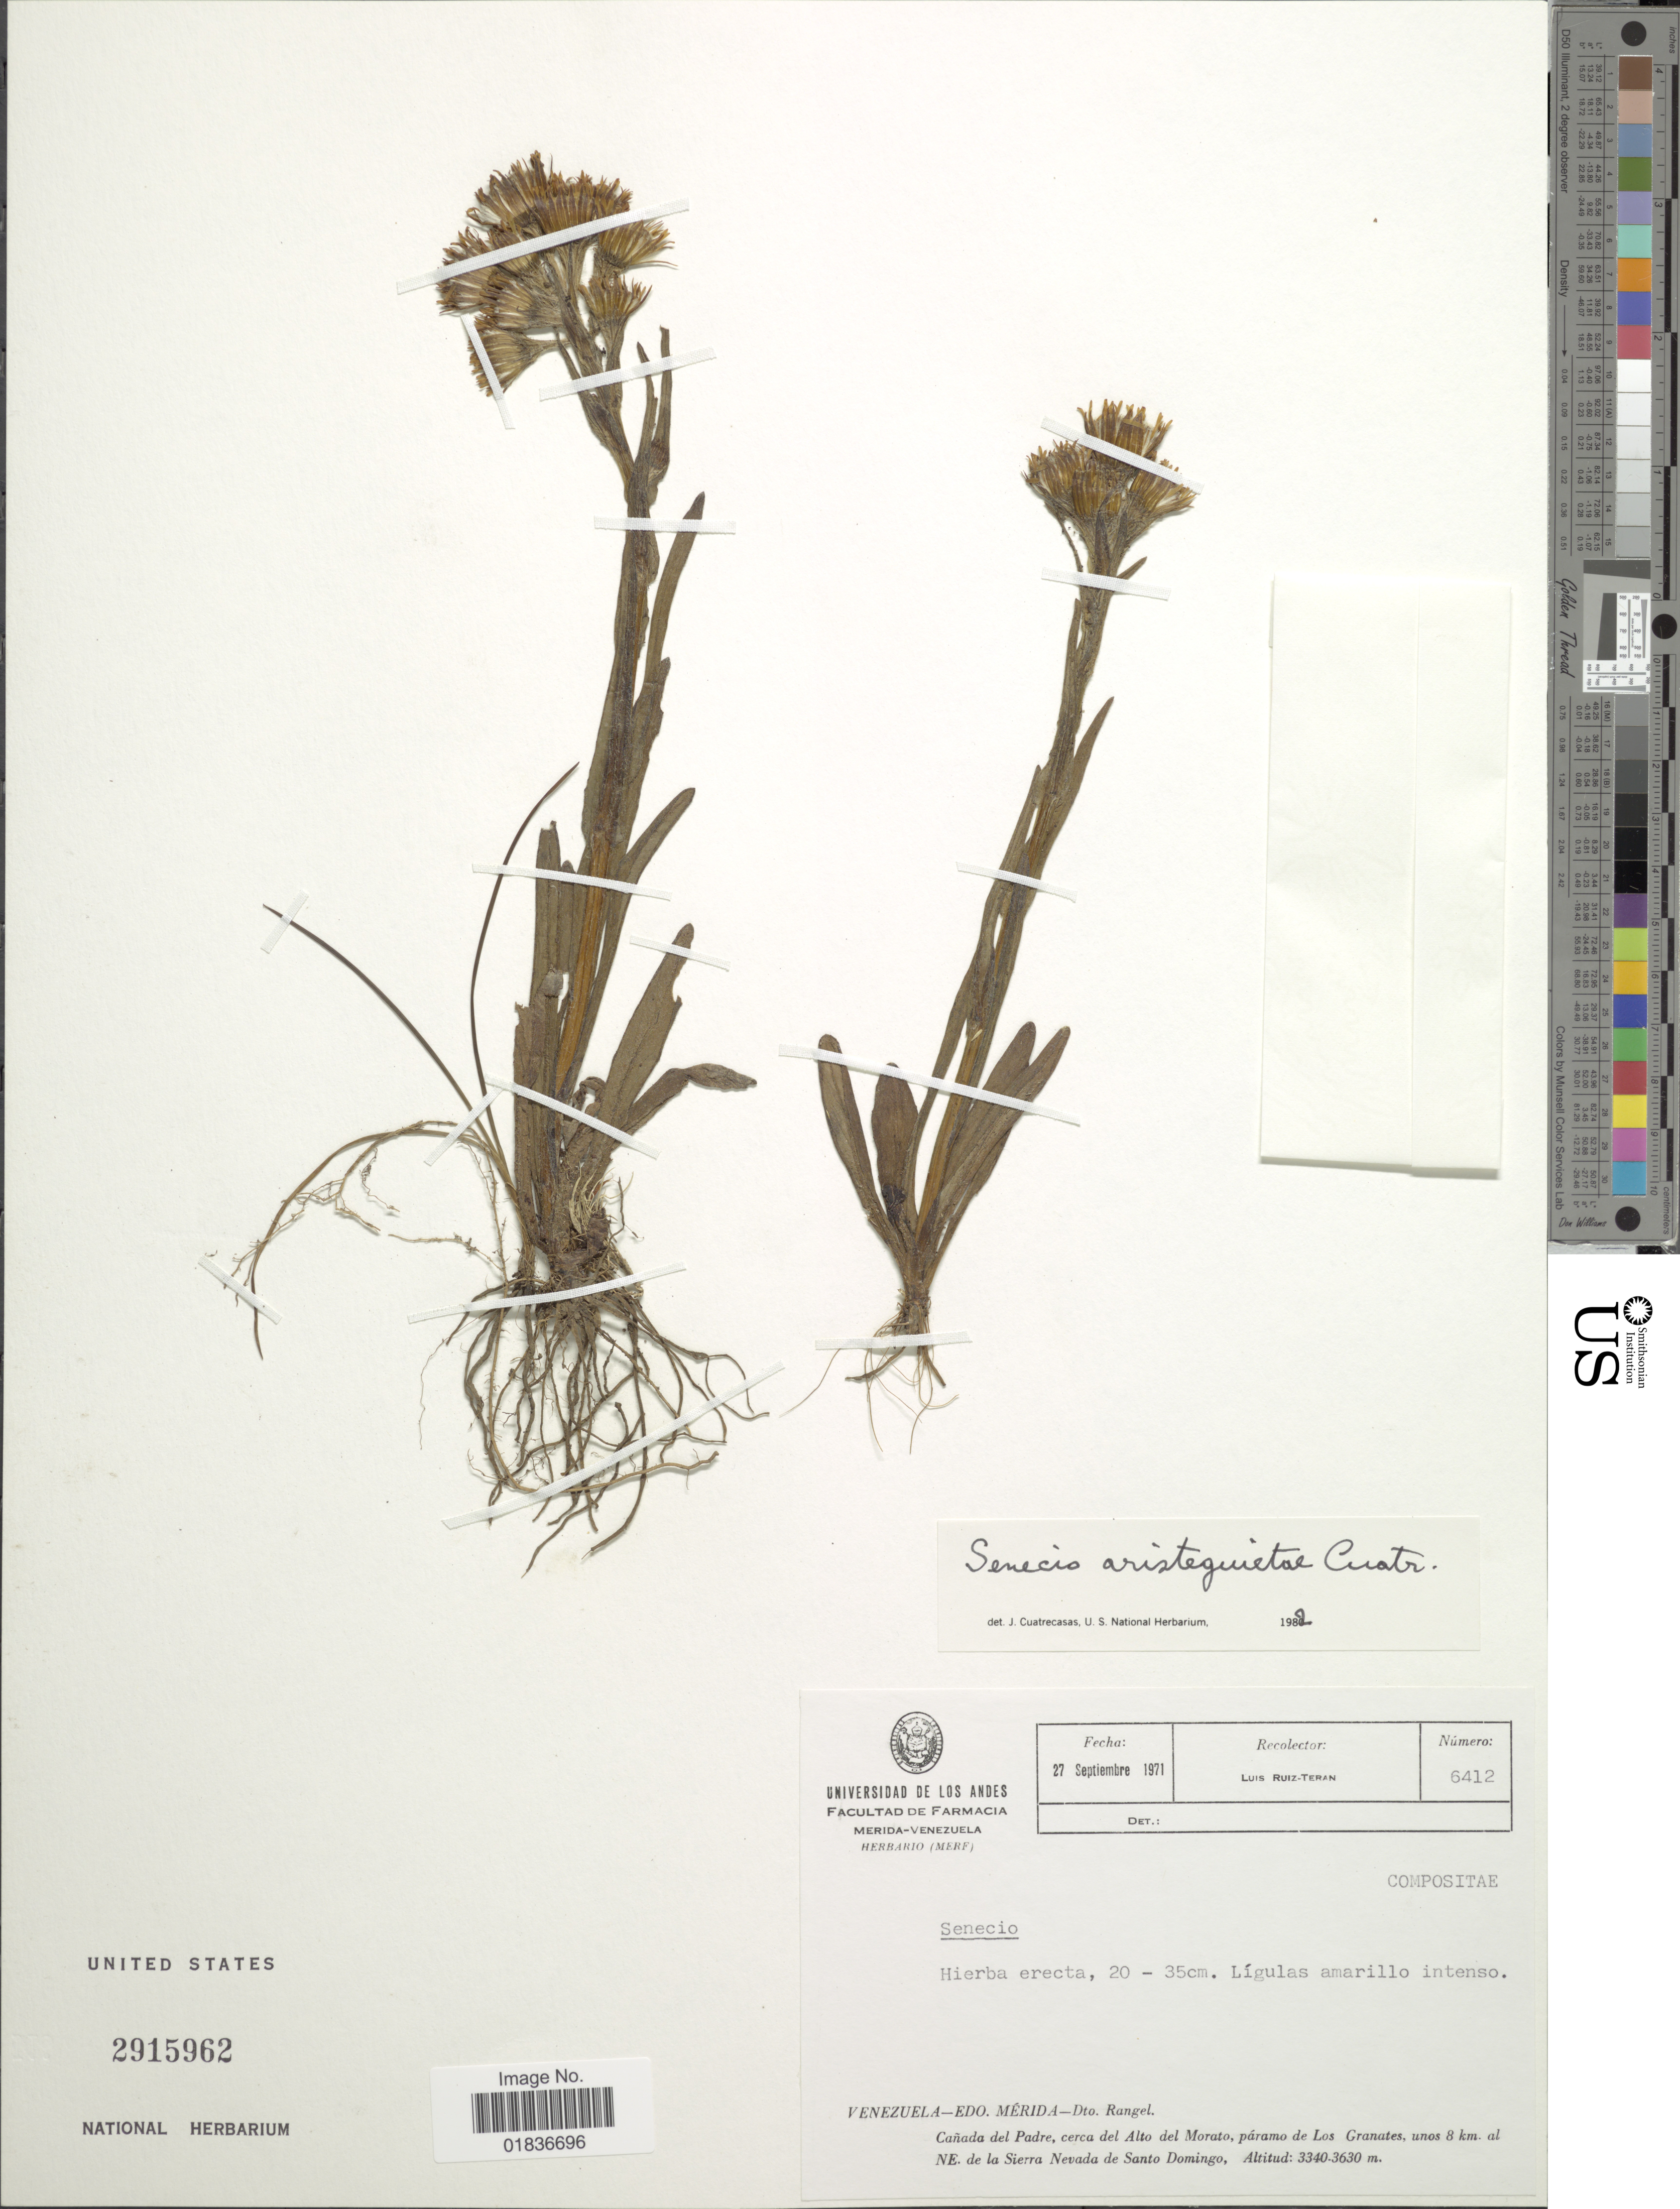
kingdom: Plantae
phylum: Tracheophyta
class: Magnoliopsida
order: Asterales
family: Asteraceae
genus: Senecio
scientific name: Senecio aristeguietae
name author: Cuatrec.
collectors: L. Teran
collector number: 6412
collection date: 1971-09-27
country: Venezuela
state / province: Mérida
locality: Edo. Merida-Dto. Rangel. Cañada del Padre, cerca del Alto del Morato, paramo de Los Granates, unos 8 km. al NE de la Sierra Nevada de Santo Domingo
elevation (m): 3340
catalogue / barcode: US 2915962